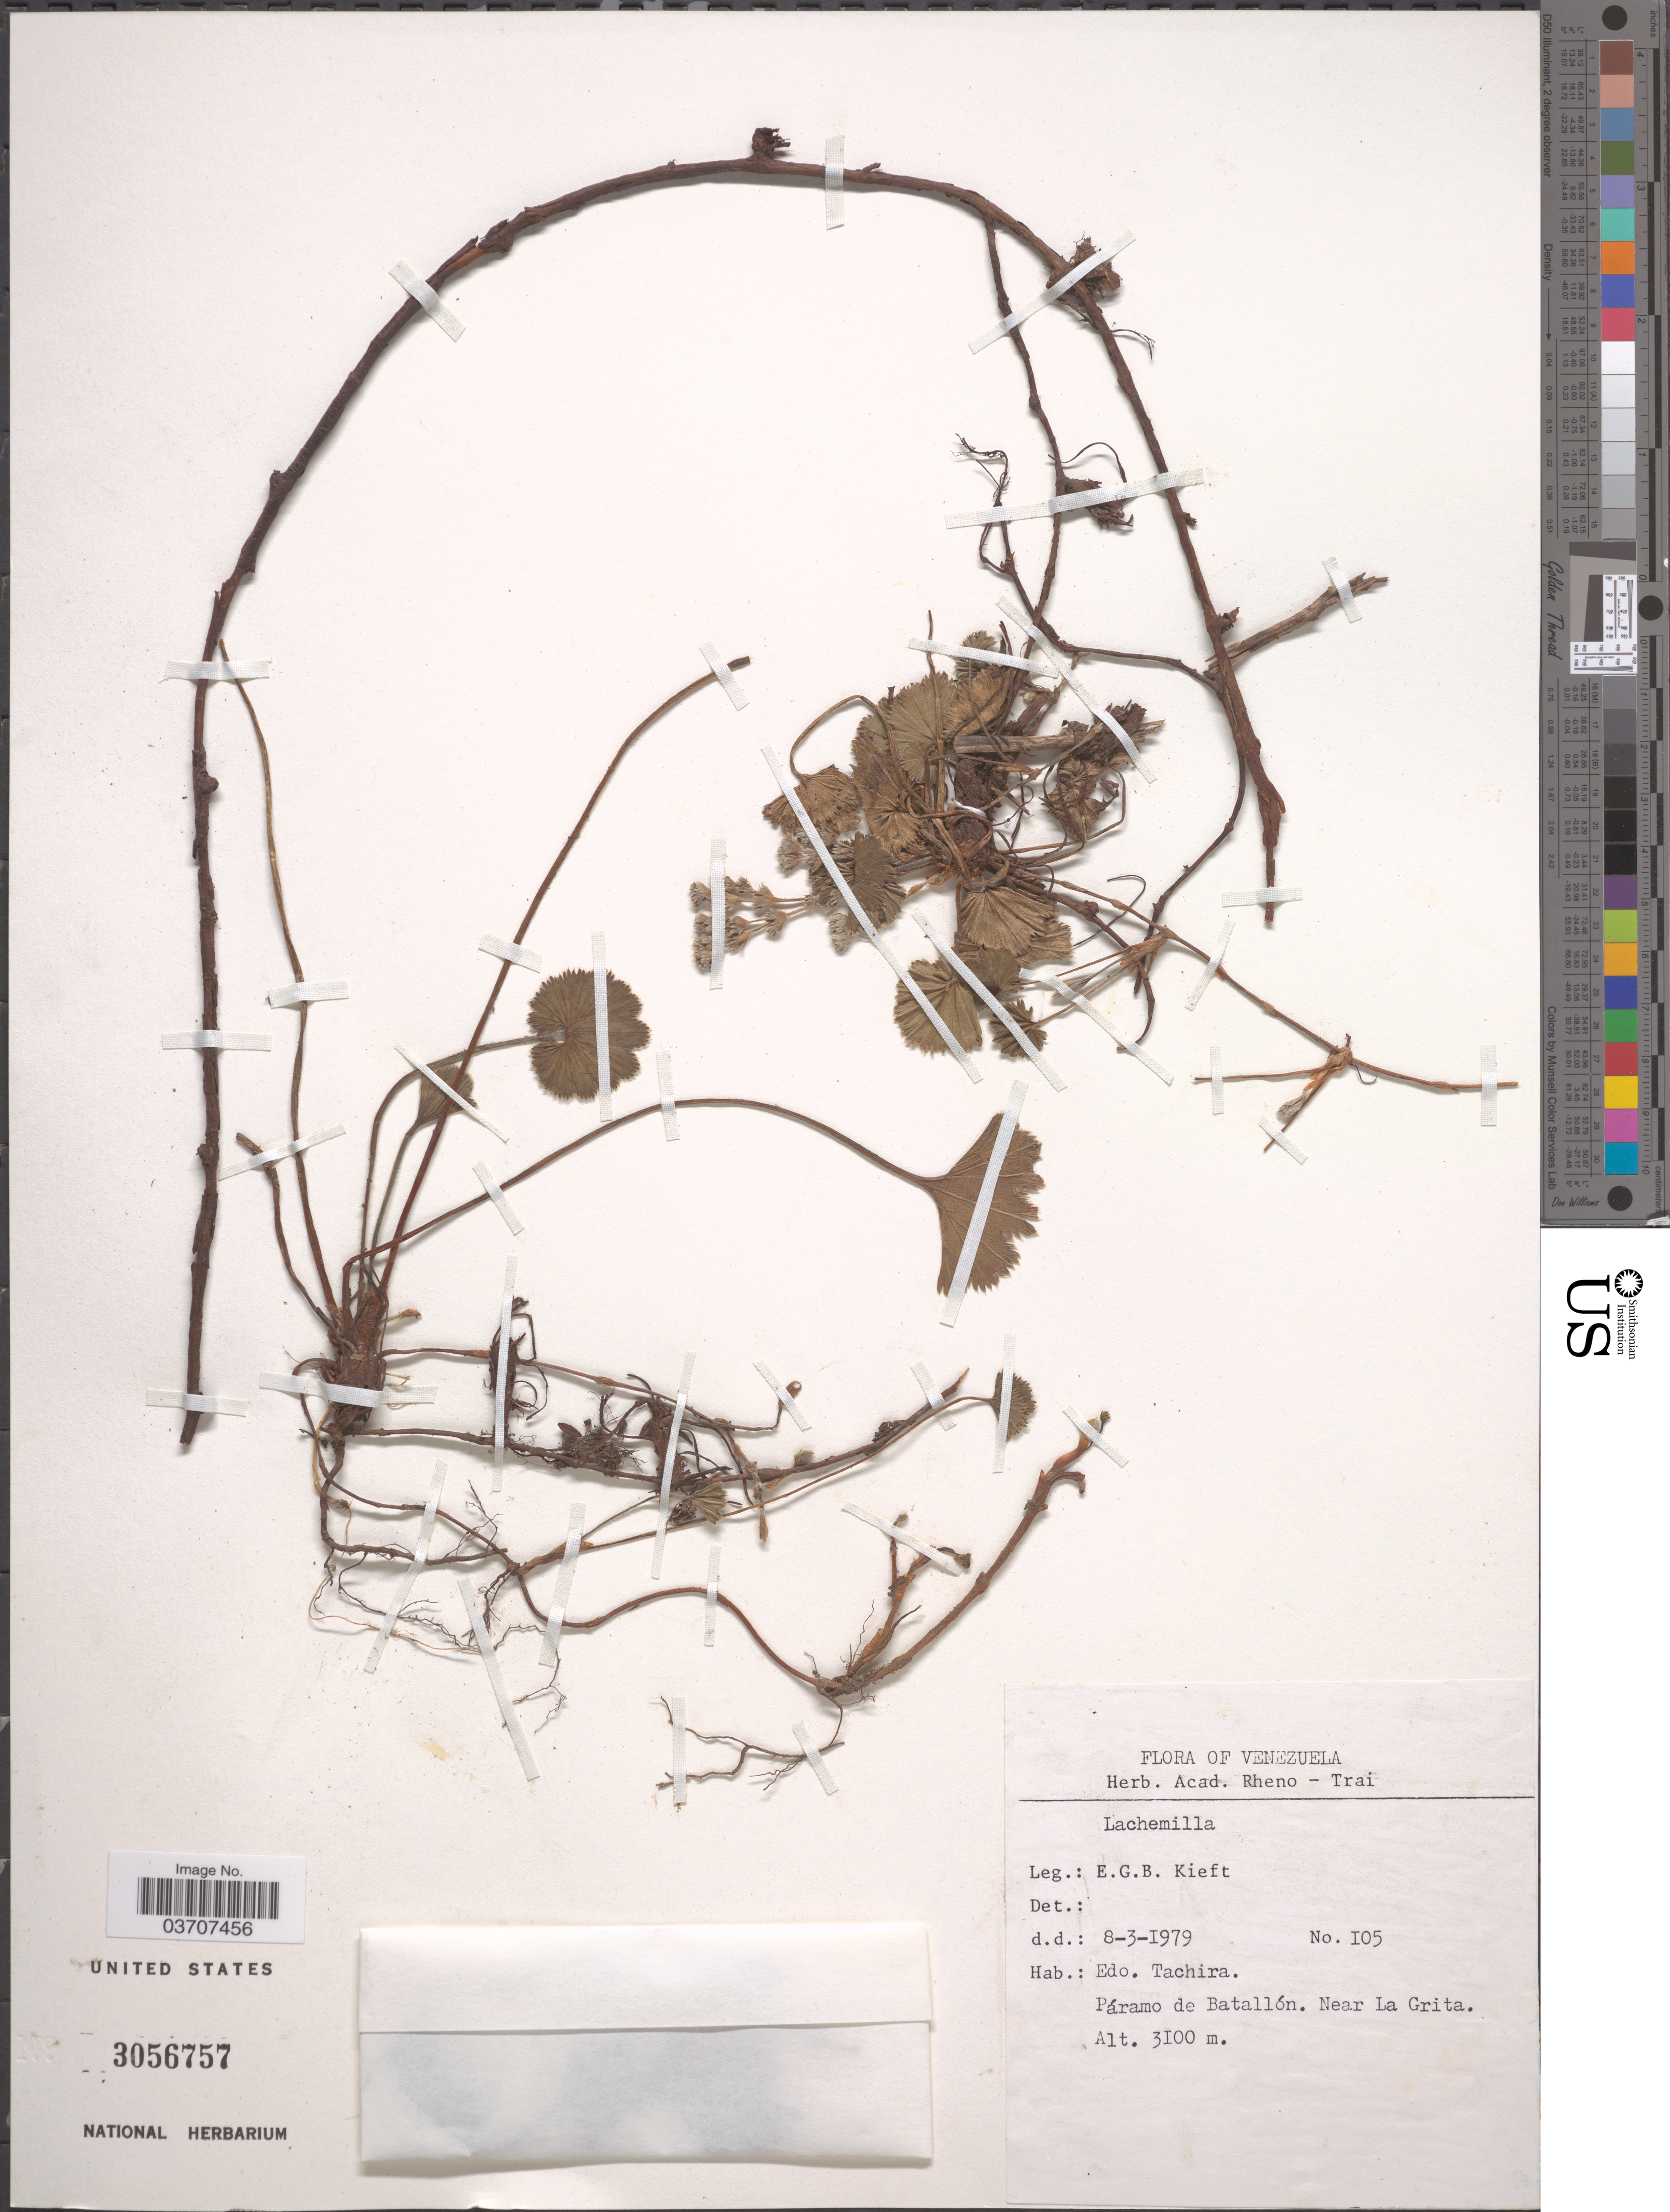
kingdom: Plantae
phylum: Tracheophyta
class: Magnoliopsida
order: Rosales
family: Rosaceae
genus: Alchemilla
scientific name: Alchemilla orbiculata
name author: Ruiz & Pav.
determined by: Dorr, L. J., (BOT), Smithsonian Institution - National Museum of Natural History (UNITED STATES)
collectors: E. Kieft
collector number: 105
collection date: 1979-03-08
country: Venezuela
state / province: Tachira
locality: Páramo de Batallón. Near La Grita.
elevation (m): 3100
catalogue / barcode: US 3056757